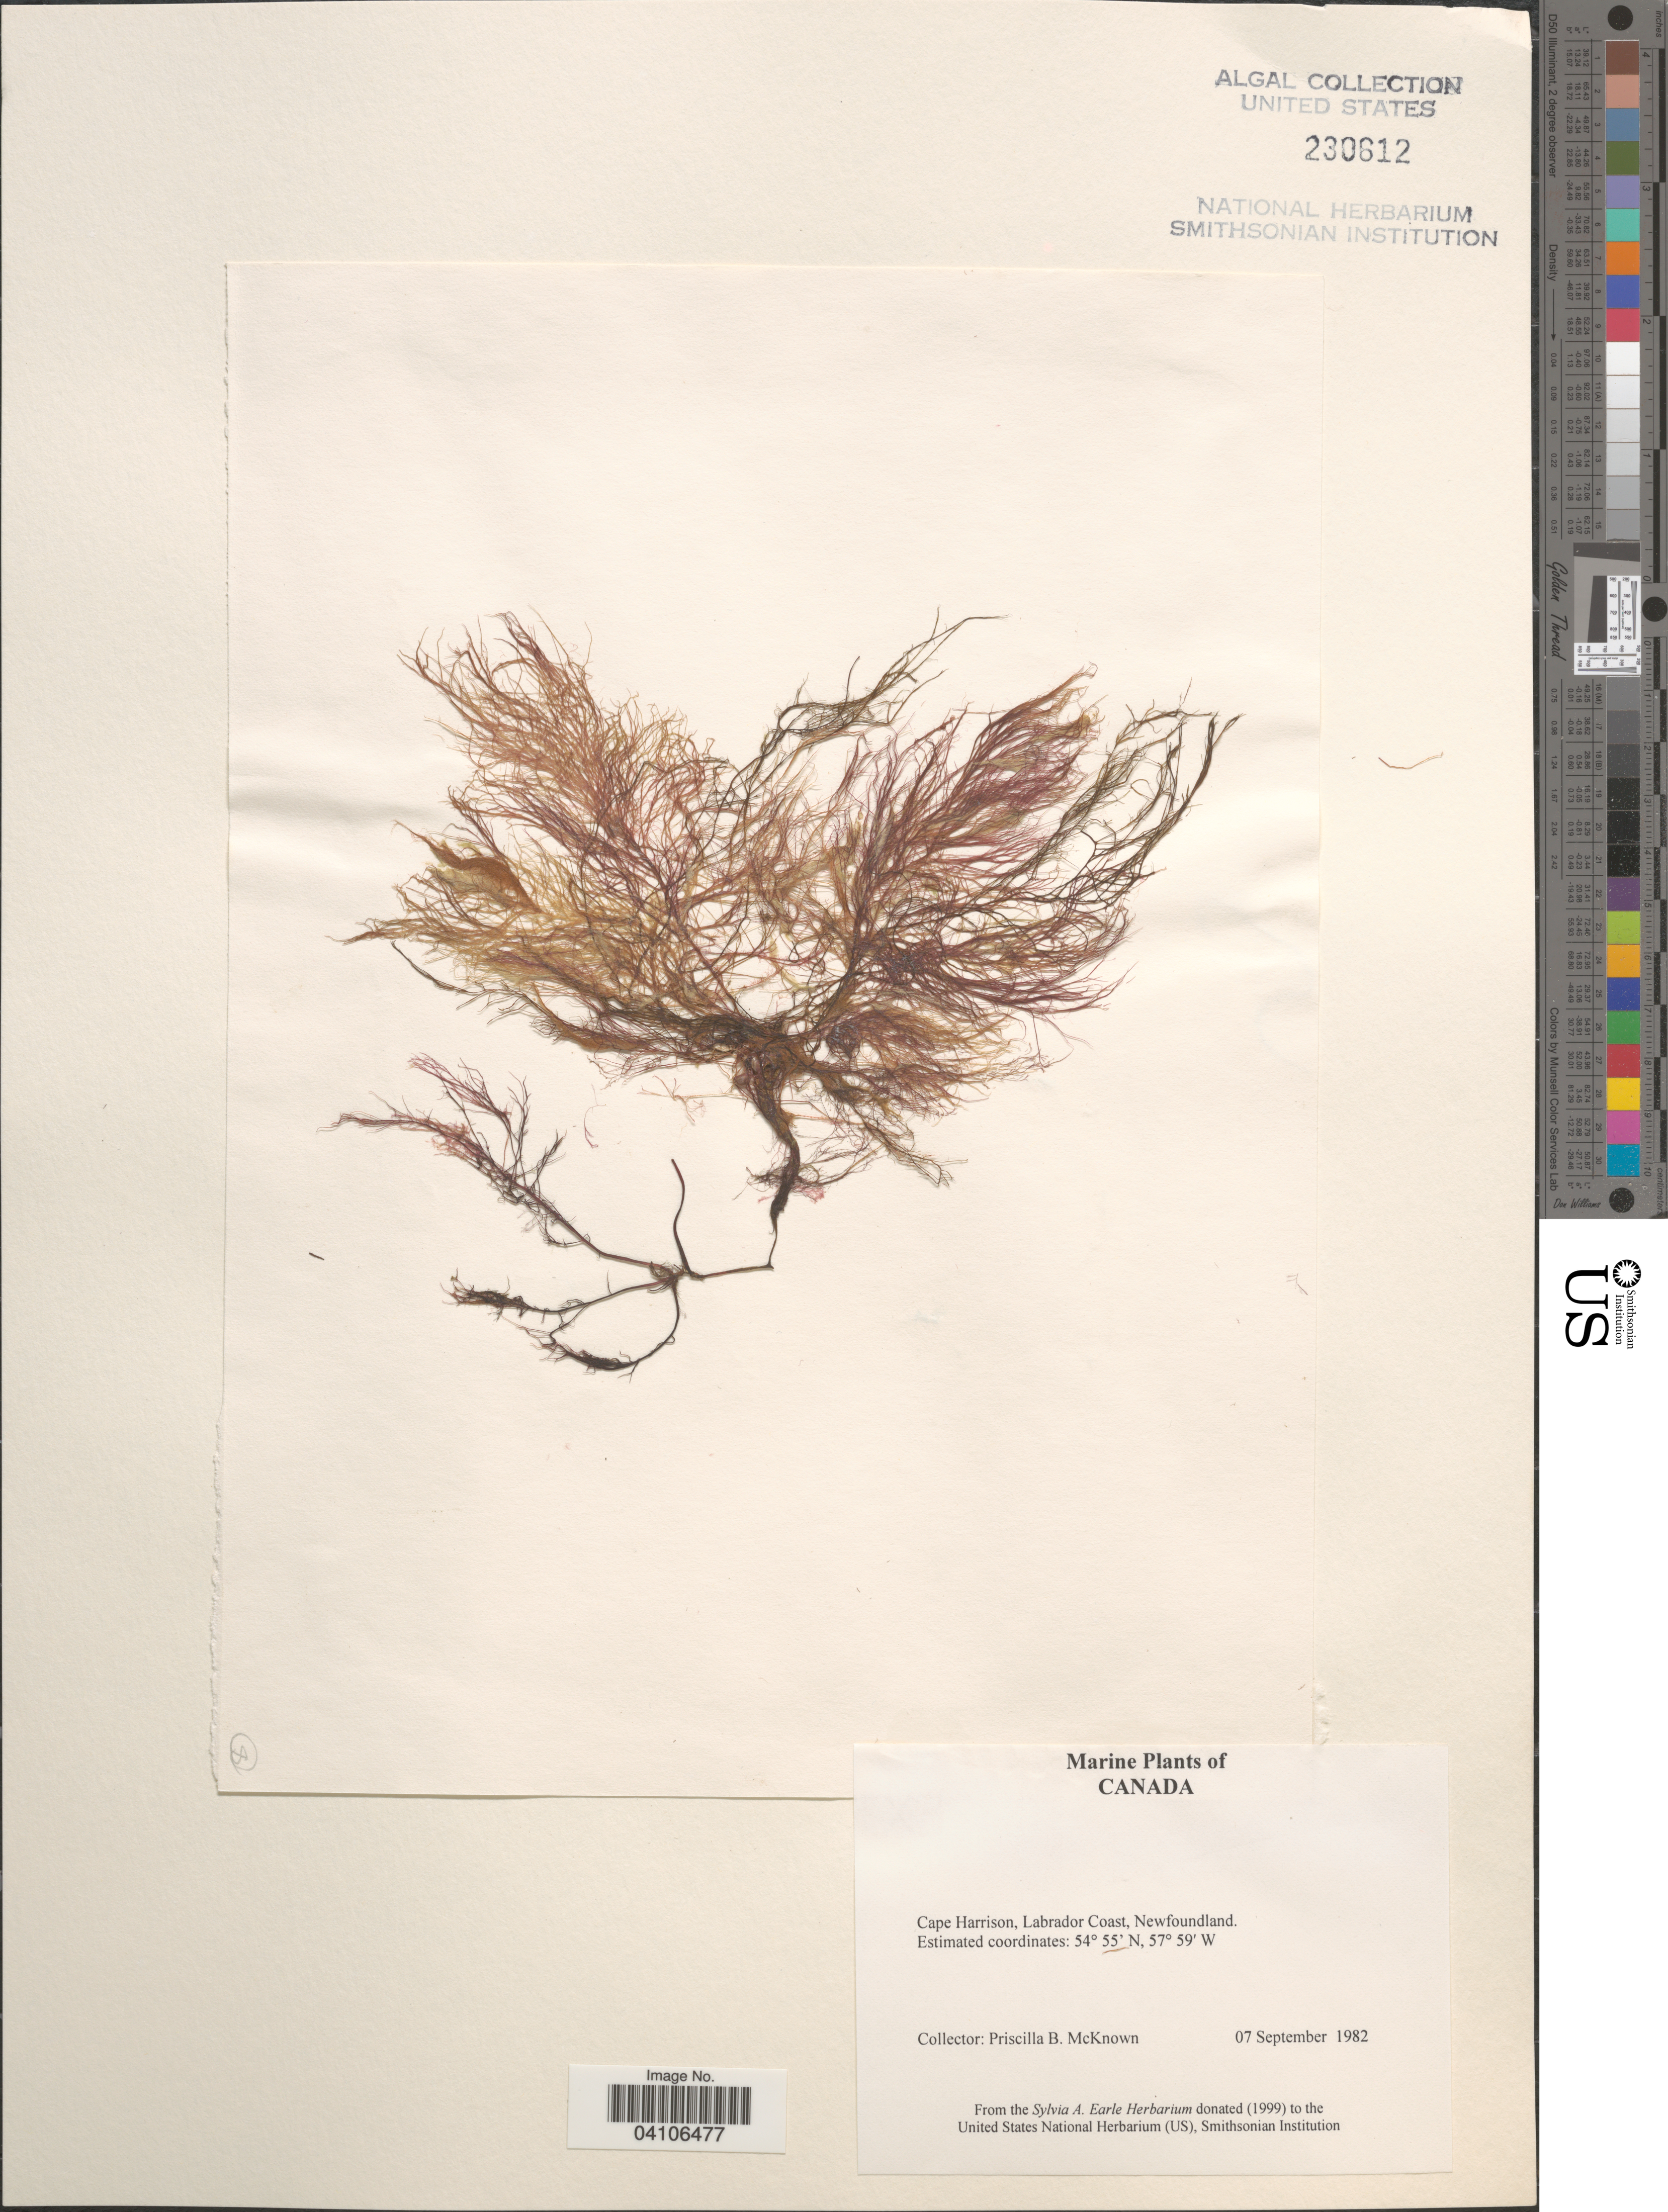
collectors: P. McKnown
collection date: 1982-09-07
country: Canada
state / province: Newfoundland and Labrador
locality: Cape Harrison, Labrador Coast.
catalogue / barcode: US 230612